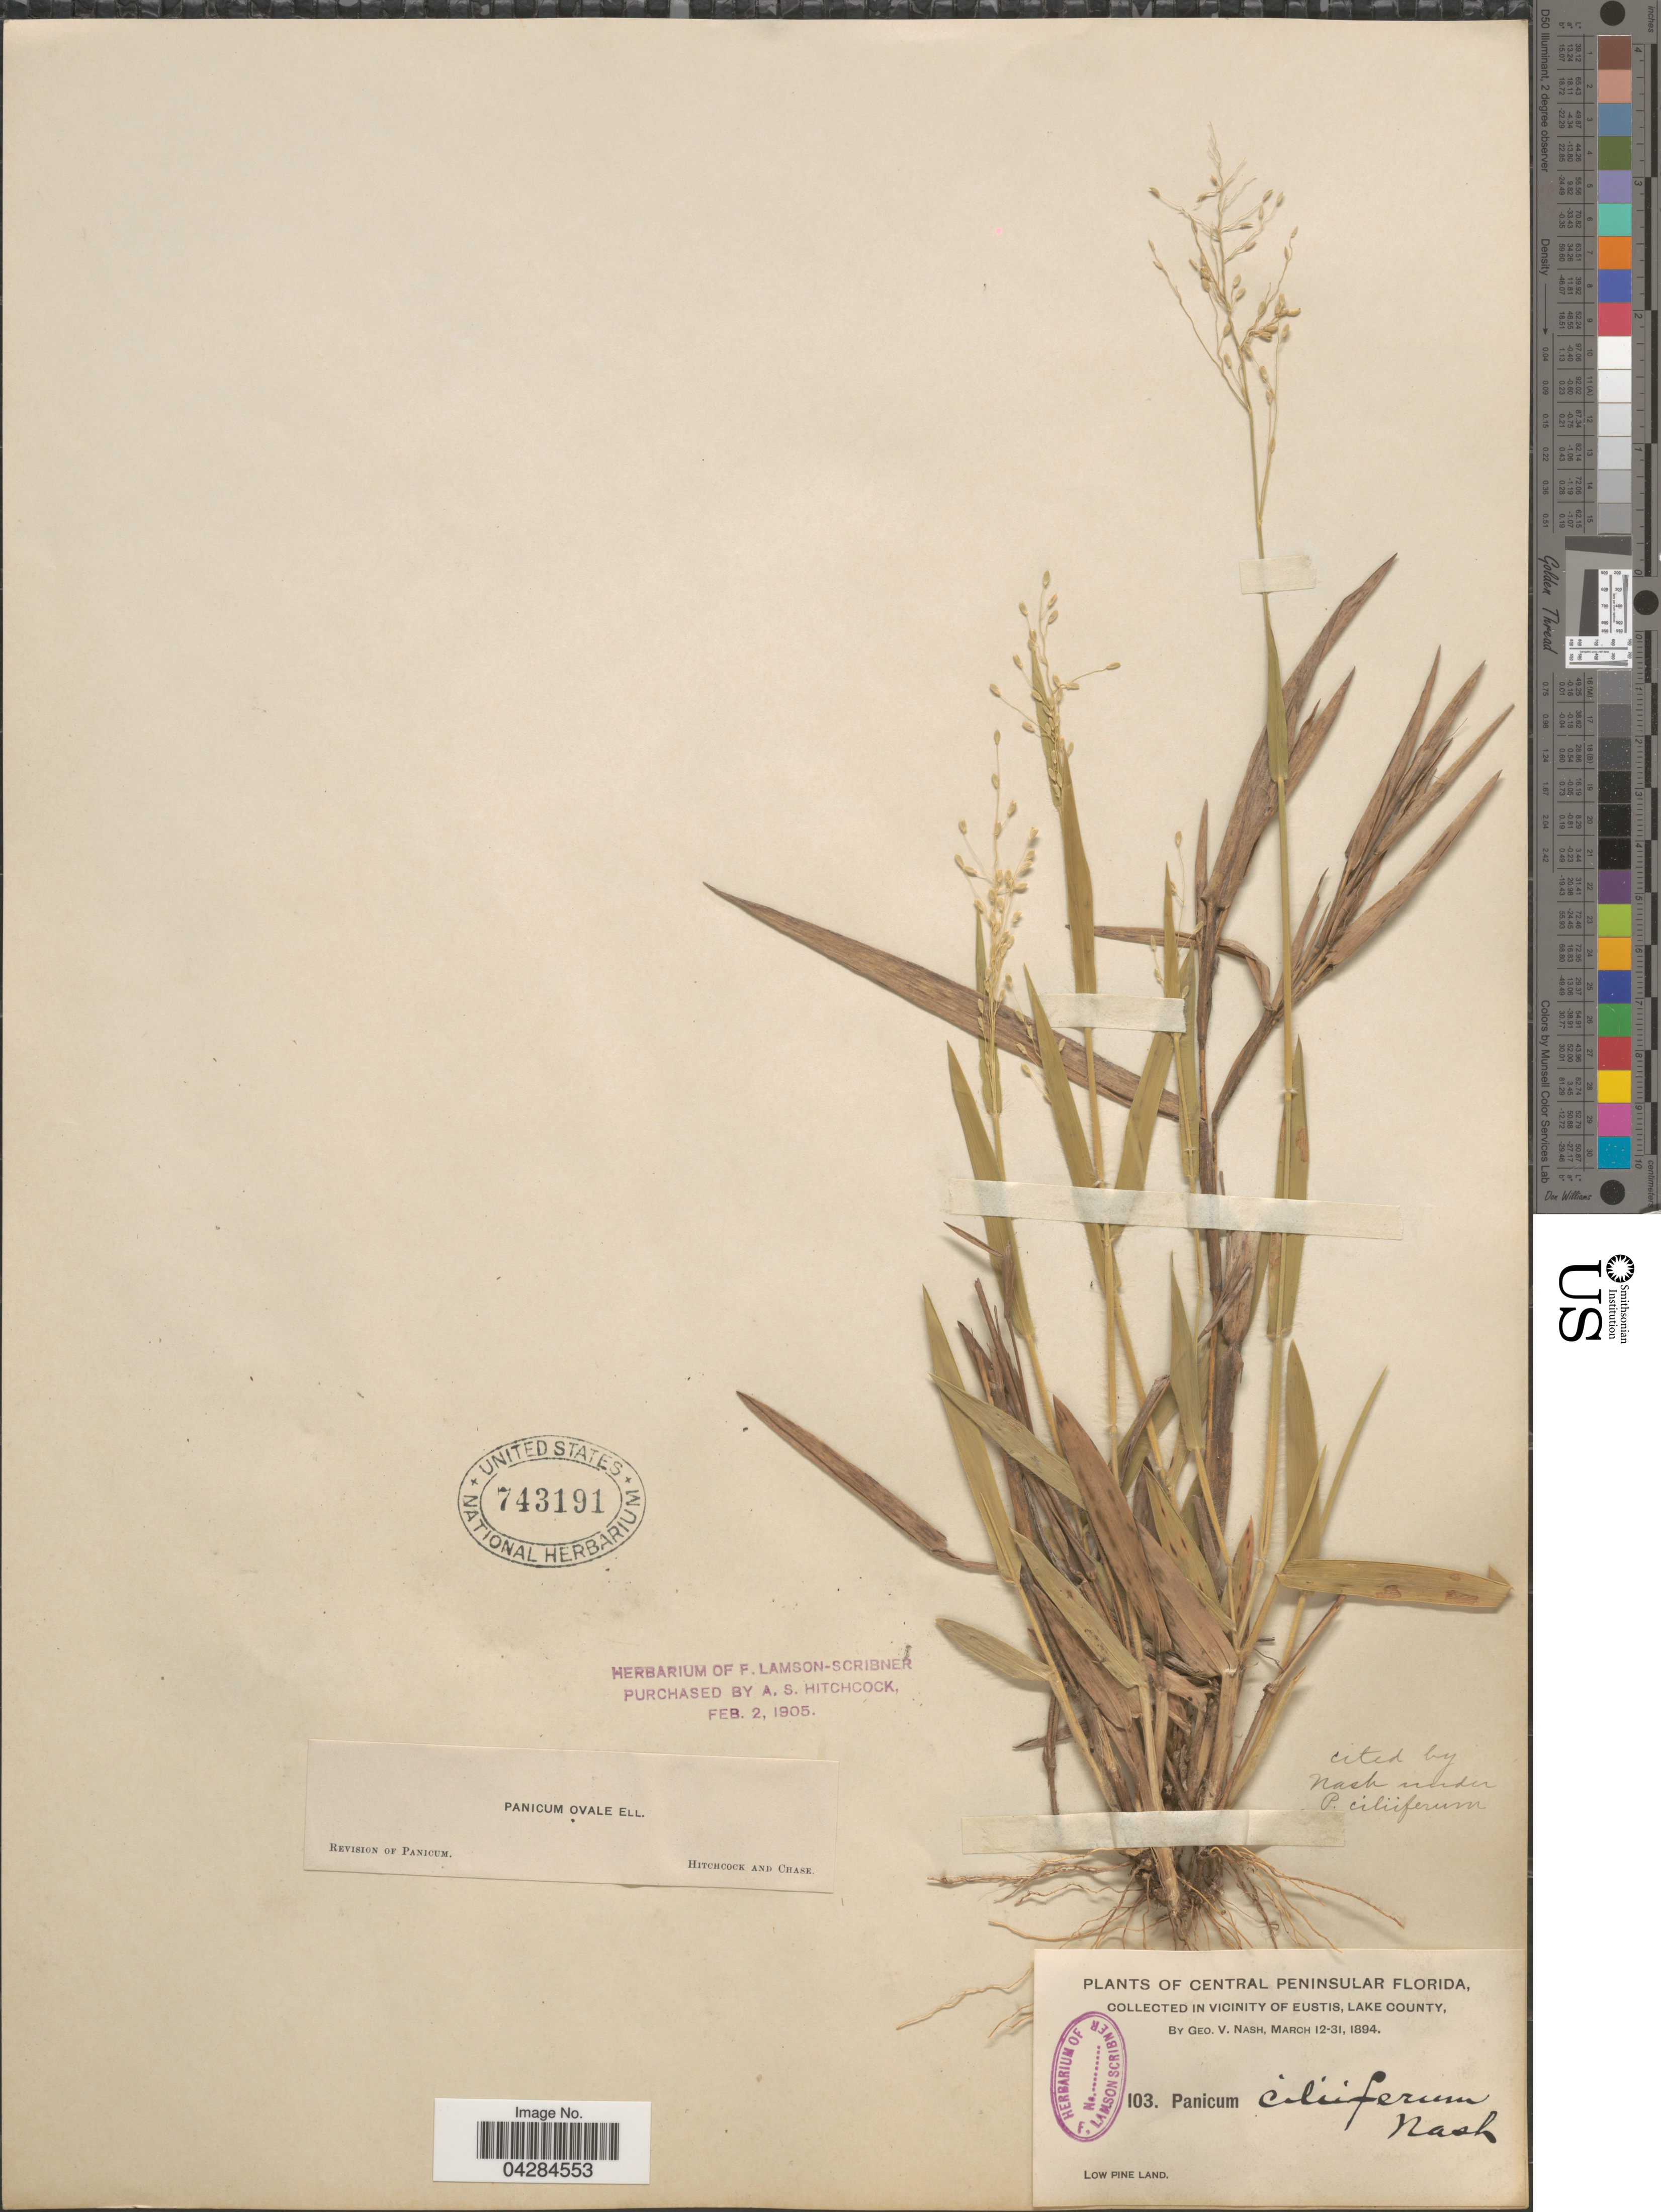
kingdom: Plantae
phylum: Tracheophyta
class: Liliopsida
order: Poales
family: Poaceae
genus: Dichanthelium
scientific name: Dichanthelium ovale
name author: (Elliott) Gould & C.A. Clark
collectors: G. V. Nash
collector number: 103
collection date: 1894-03-12/1894-03-31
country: United States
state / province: Florida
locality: Central Peninsular Florida, in vicinity of Eustis, Lake County. Low Pine Land.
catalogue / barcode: US 743191